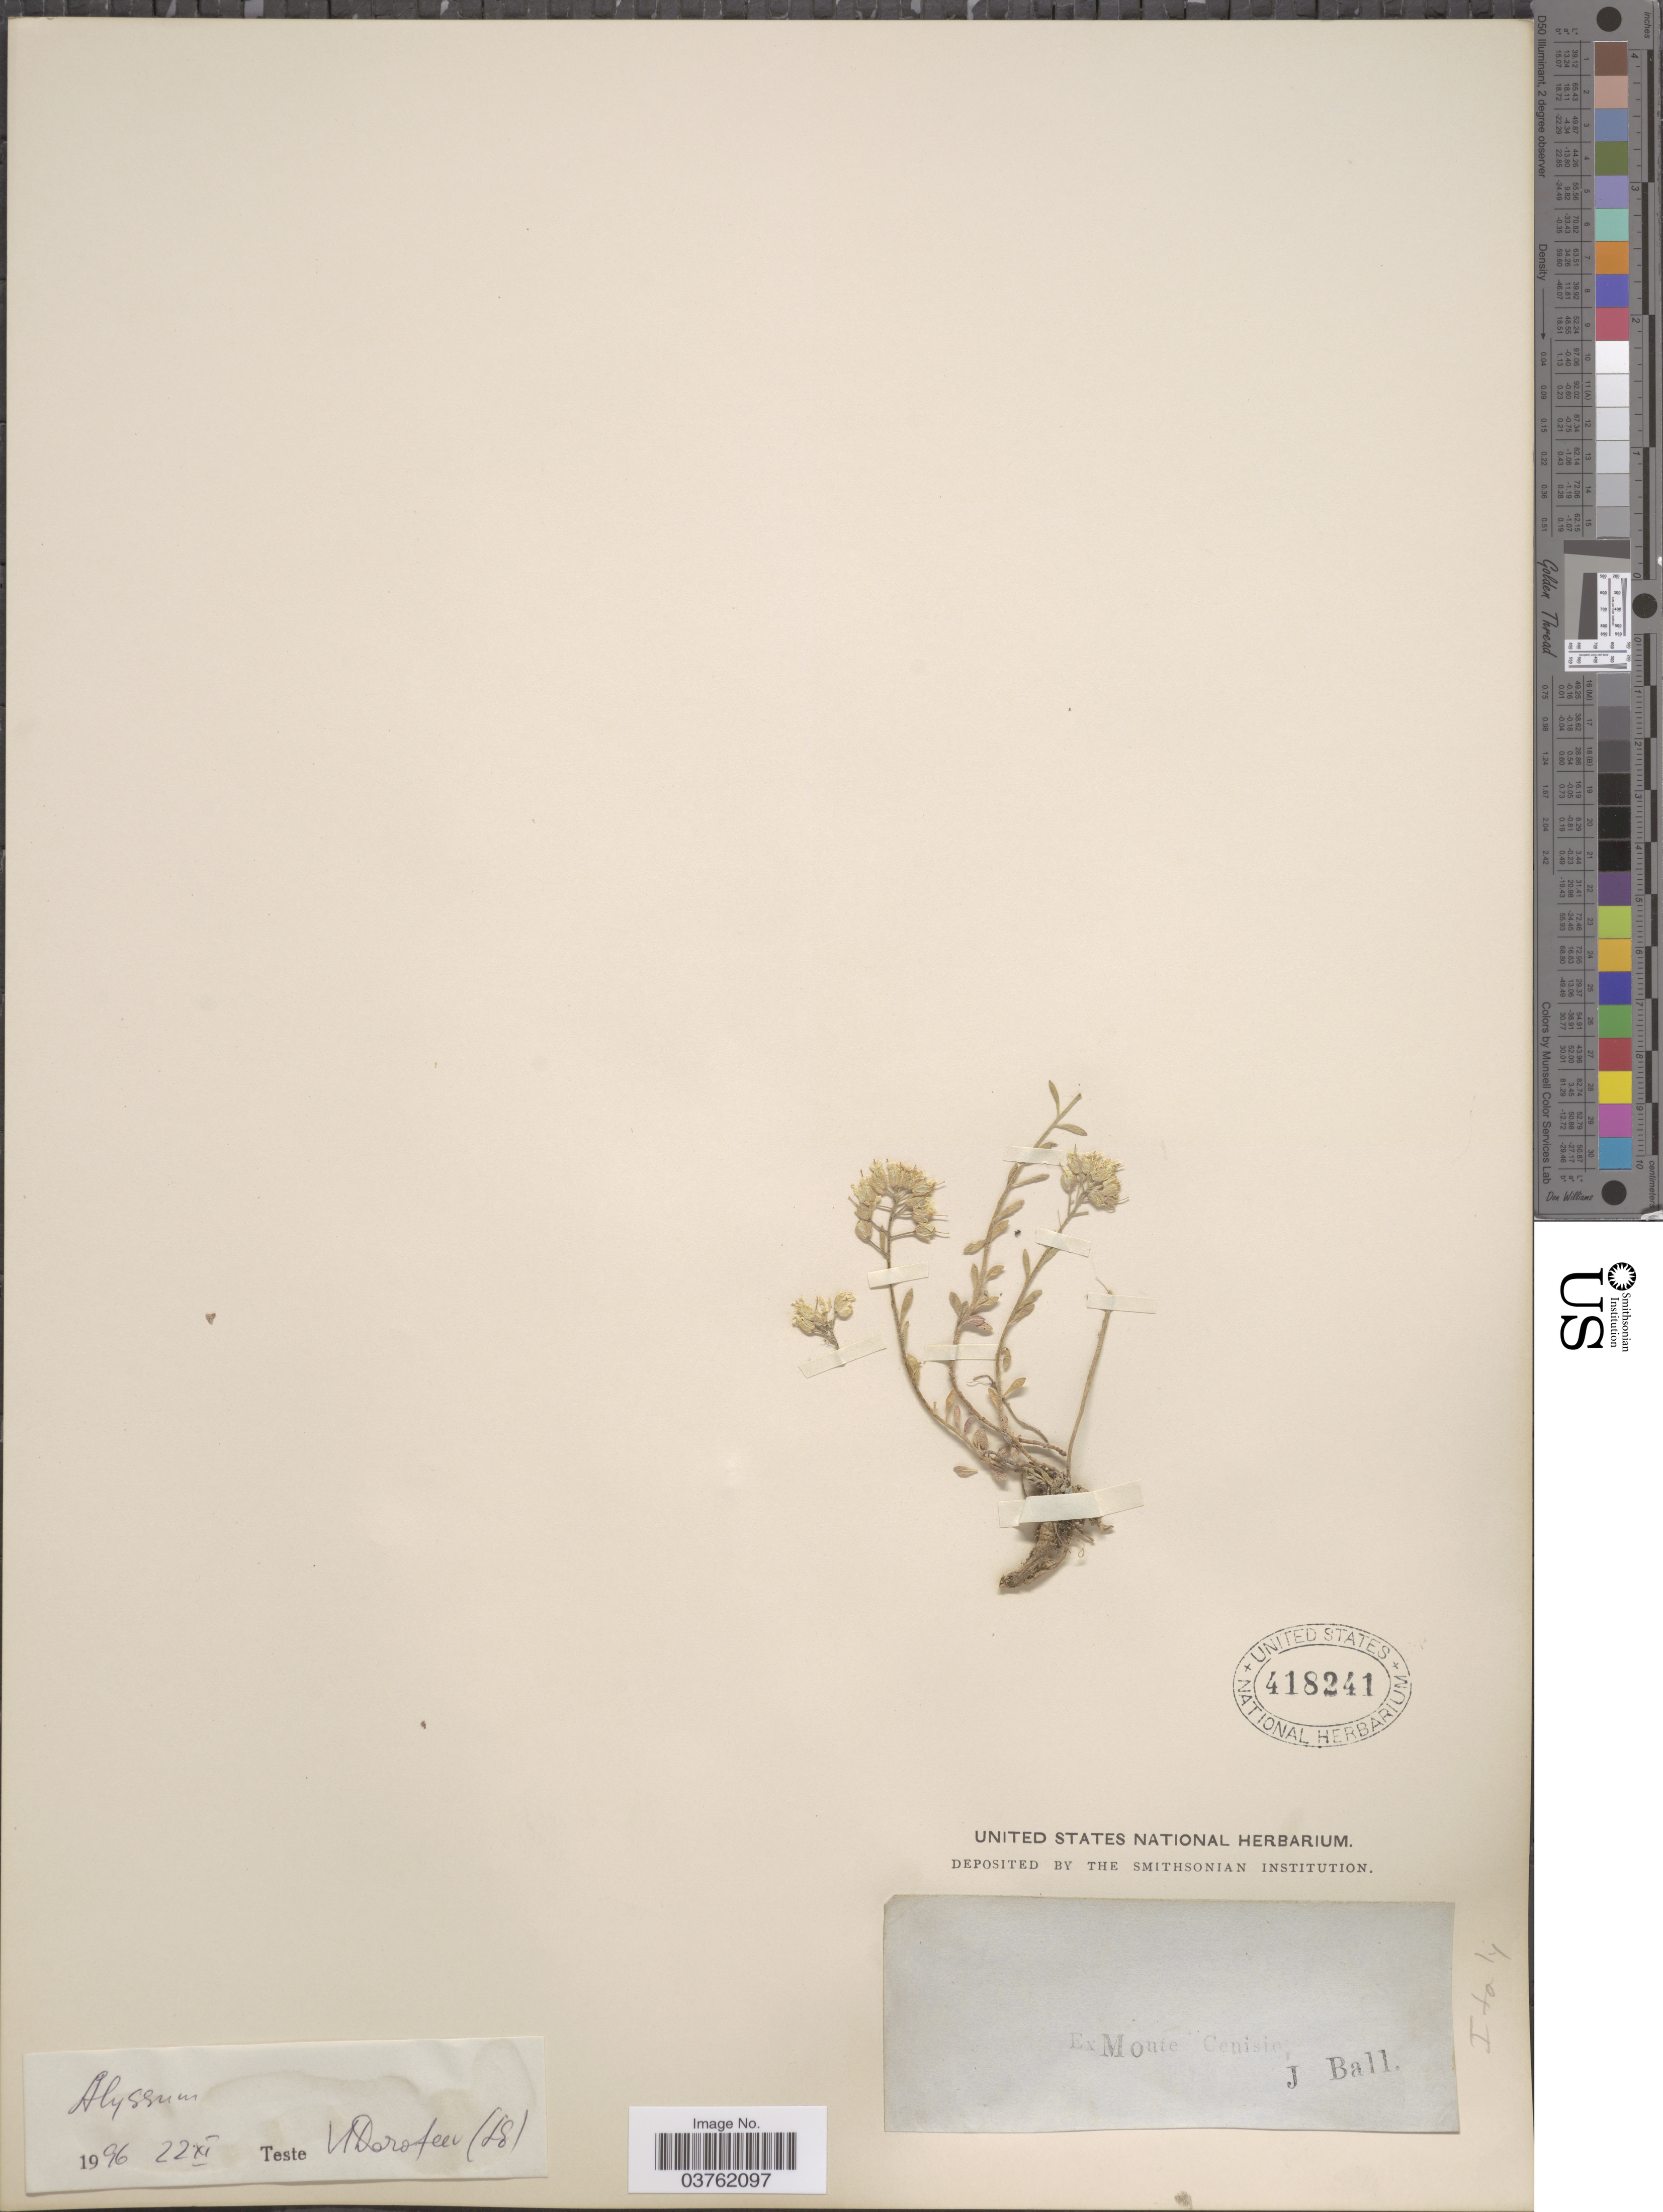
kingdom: Plantae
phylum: Tracheophyta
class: Magnoliopsida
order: Brassicales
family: Brassicaceae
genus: Alyssum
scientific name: Alyssum sp.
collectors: J. Ball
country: Italy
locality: Ex Monte Cenisie.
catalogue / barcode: US 418241